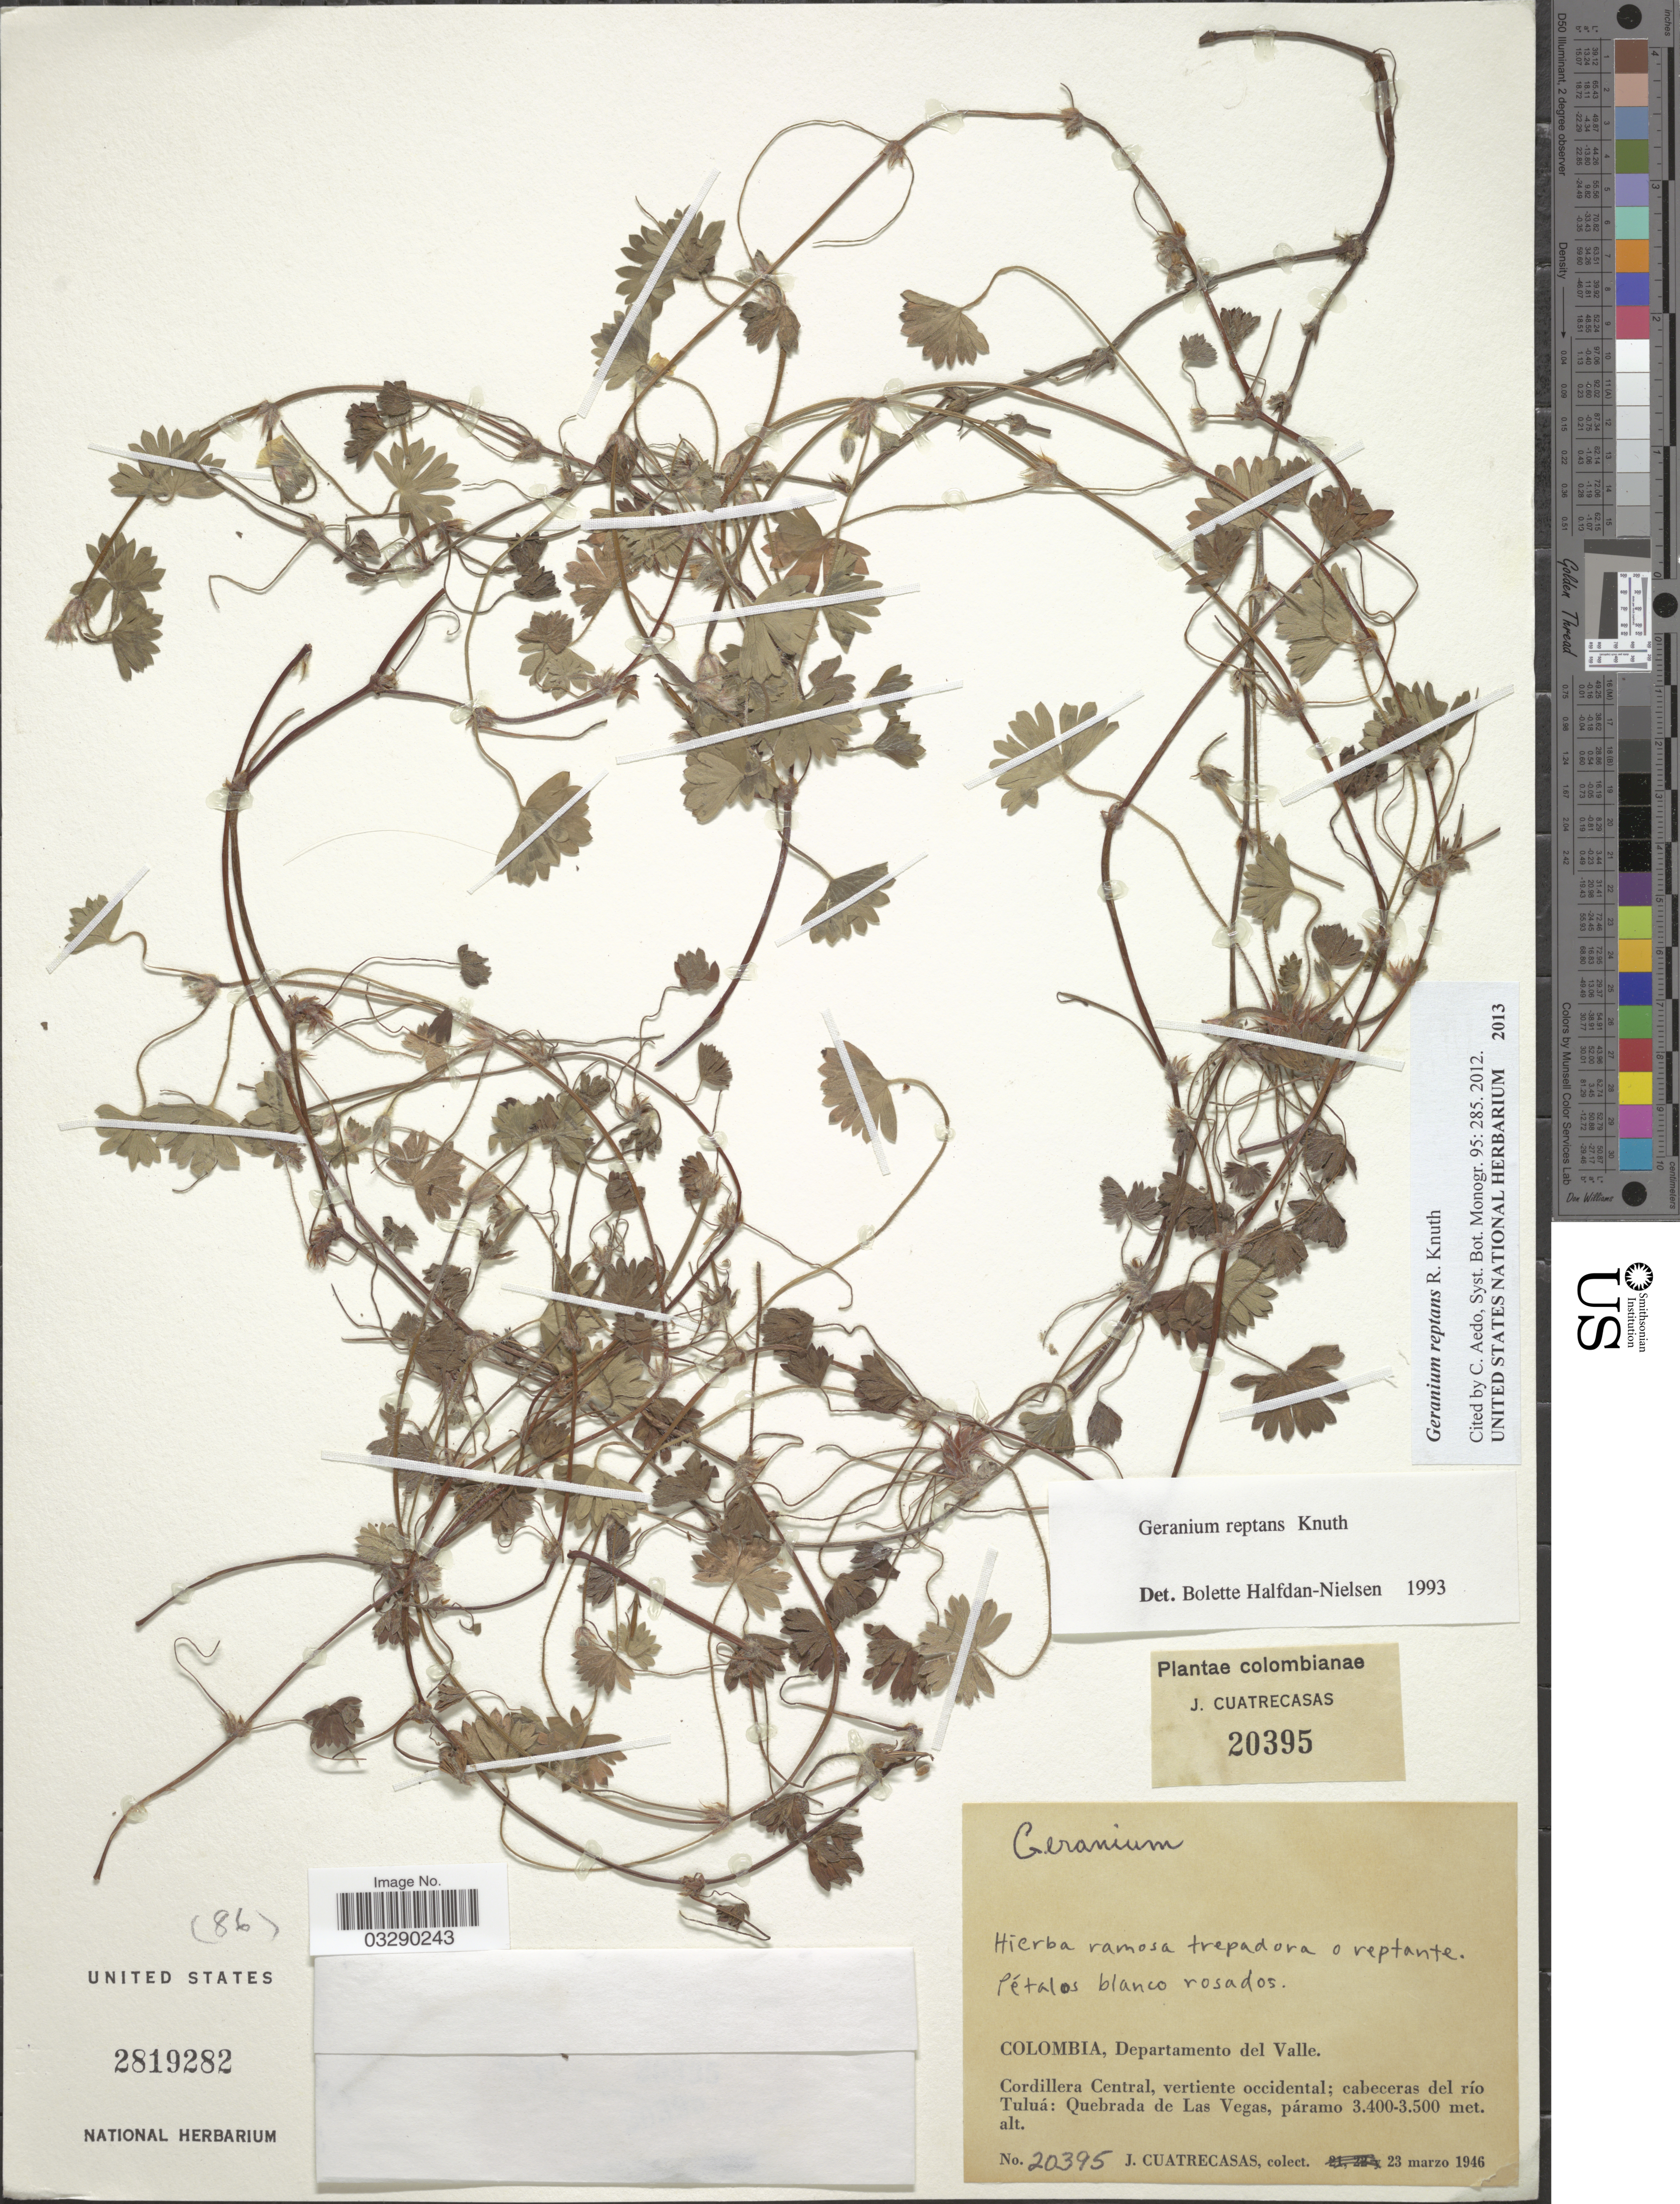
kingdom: Plantae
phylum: Tracheophyta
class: Magnoliopsida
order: Geraniales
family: Geraniaceae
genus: Geranium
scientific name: Geranium reptans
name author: R. Knuth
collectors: J. Cuatrecasas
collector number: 20395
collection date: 1946-03-23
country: Colombia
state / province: Valle del Cauca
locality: Departamento del Valle. Cordillera Central, vertiente occidental; cabeceras del río Tuluá: Quebrada de Las Vegas, páramo.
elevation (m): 3400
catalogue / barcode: US 2819282